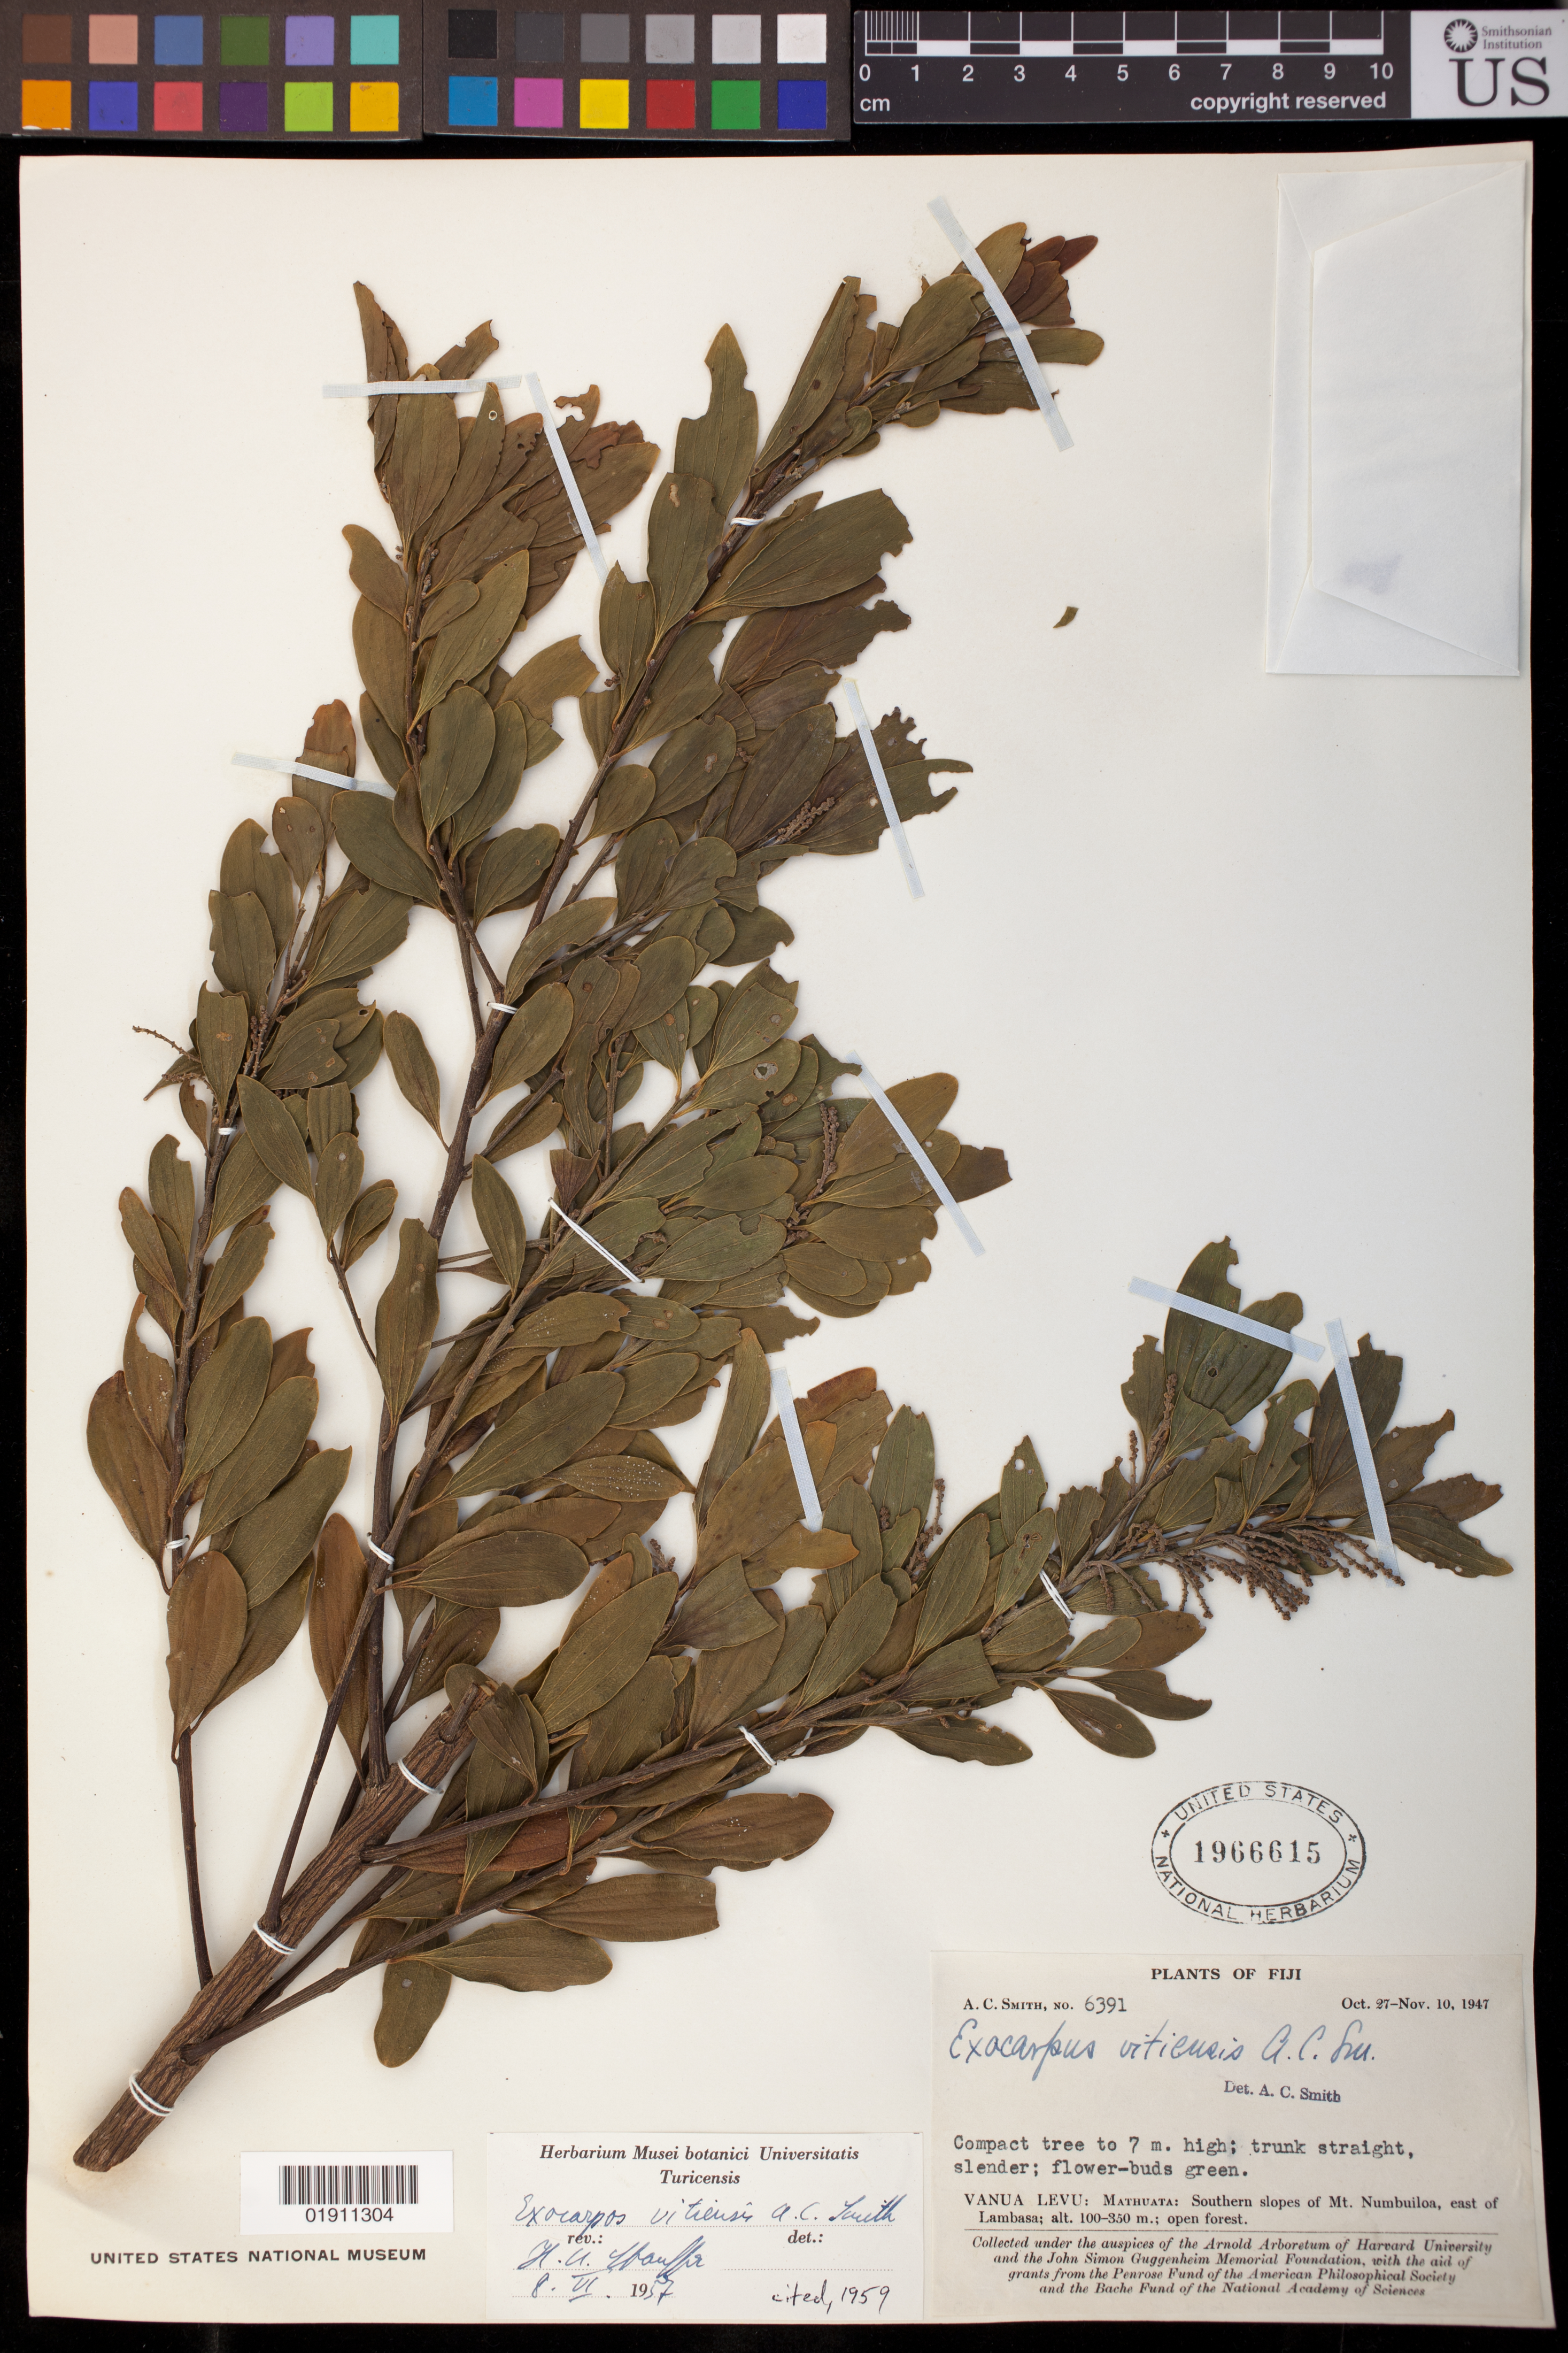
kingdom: Plantae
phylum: Tracheophyta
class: Magnoliopsida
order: Santalales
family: Santalaceae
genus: Exocarpos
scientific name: Exocarpos vitiensis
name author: A.C. Sm.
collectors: A. C. Smith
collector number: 6391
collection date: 1947-10-27/1947-11-10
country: Fiji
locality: Vanua Levu: Mathuata: Southern slopes of Mt. Numbuiloa, east of Lambasa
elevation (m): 100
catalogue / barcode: US 1966615